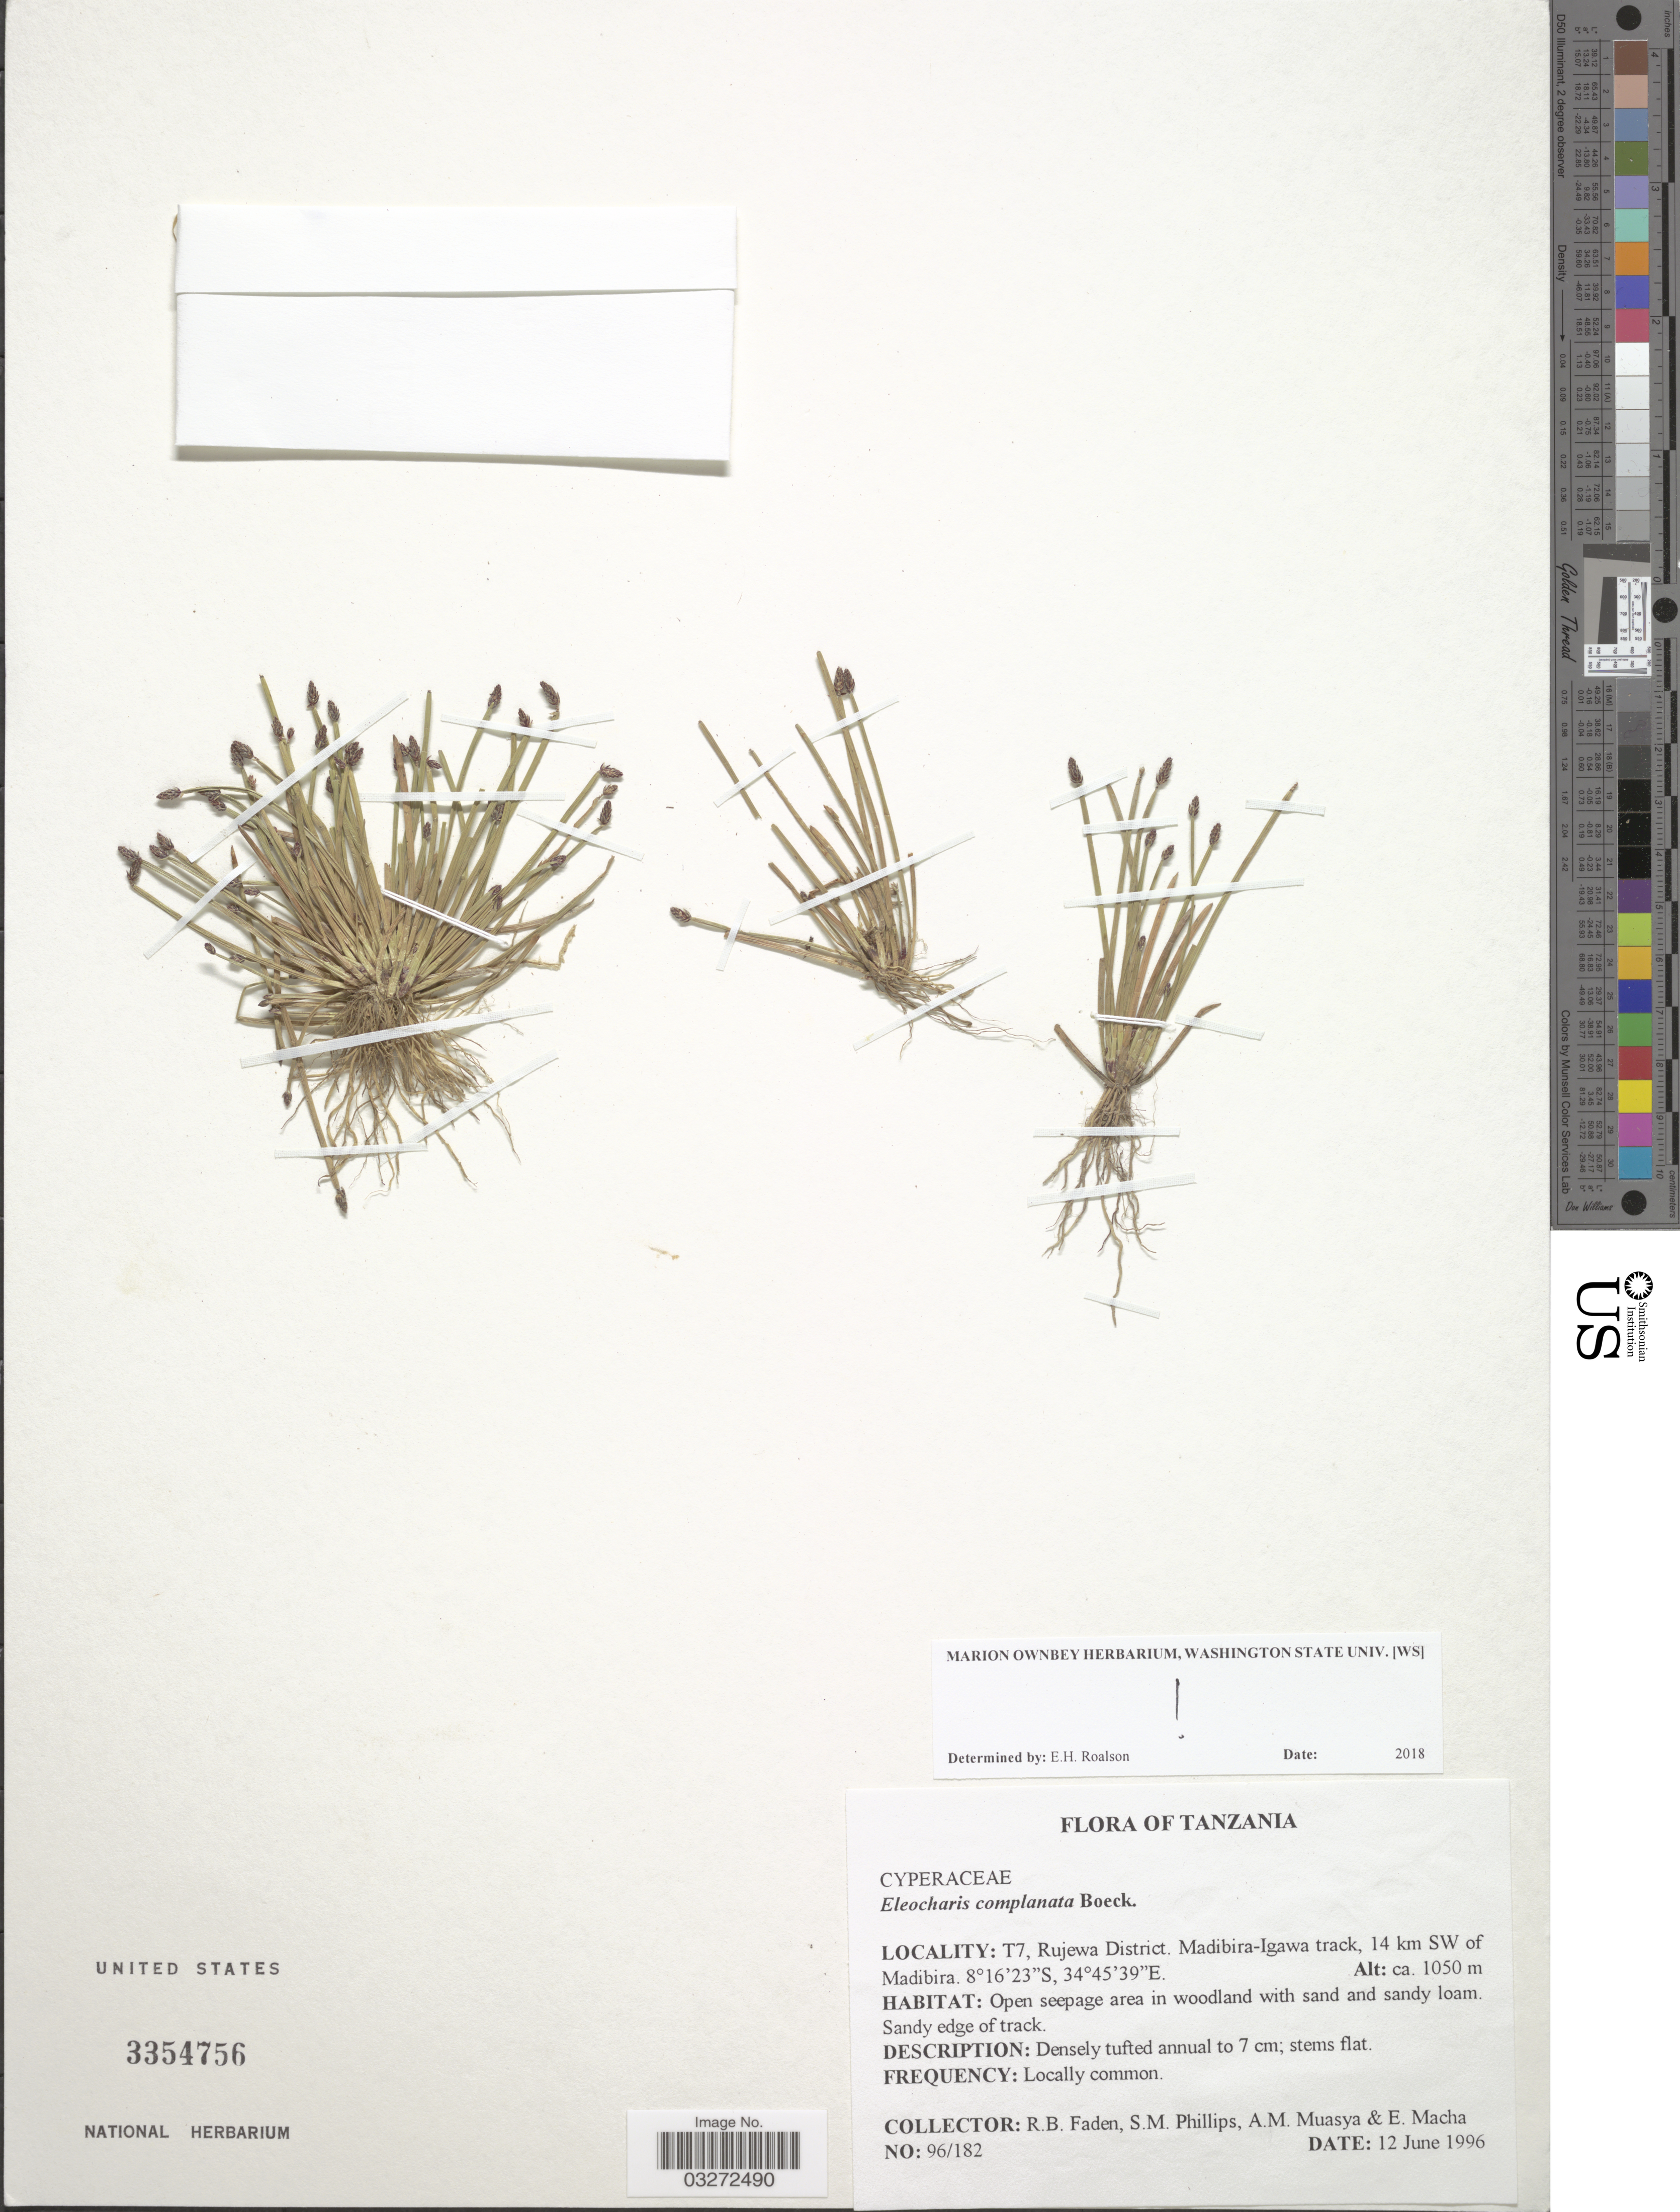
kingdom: Plantae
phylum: Tracheophyta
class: Liliopsida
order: Poales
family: Cyperaceae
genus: Eleocharis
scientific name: Eleocharis complanata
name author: Boeckeler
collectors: R. B. Faden, S. M. Phillips, A. Muasya & E. Macha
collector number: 96/182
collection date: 1996-06-12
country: Tanzania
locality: T7, Rujewa District. Madibira-Igawa track, 14 km SW of Madibira.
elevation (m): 1050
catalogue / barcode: US 3354756